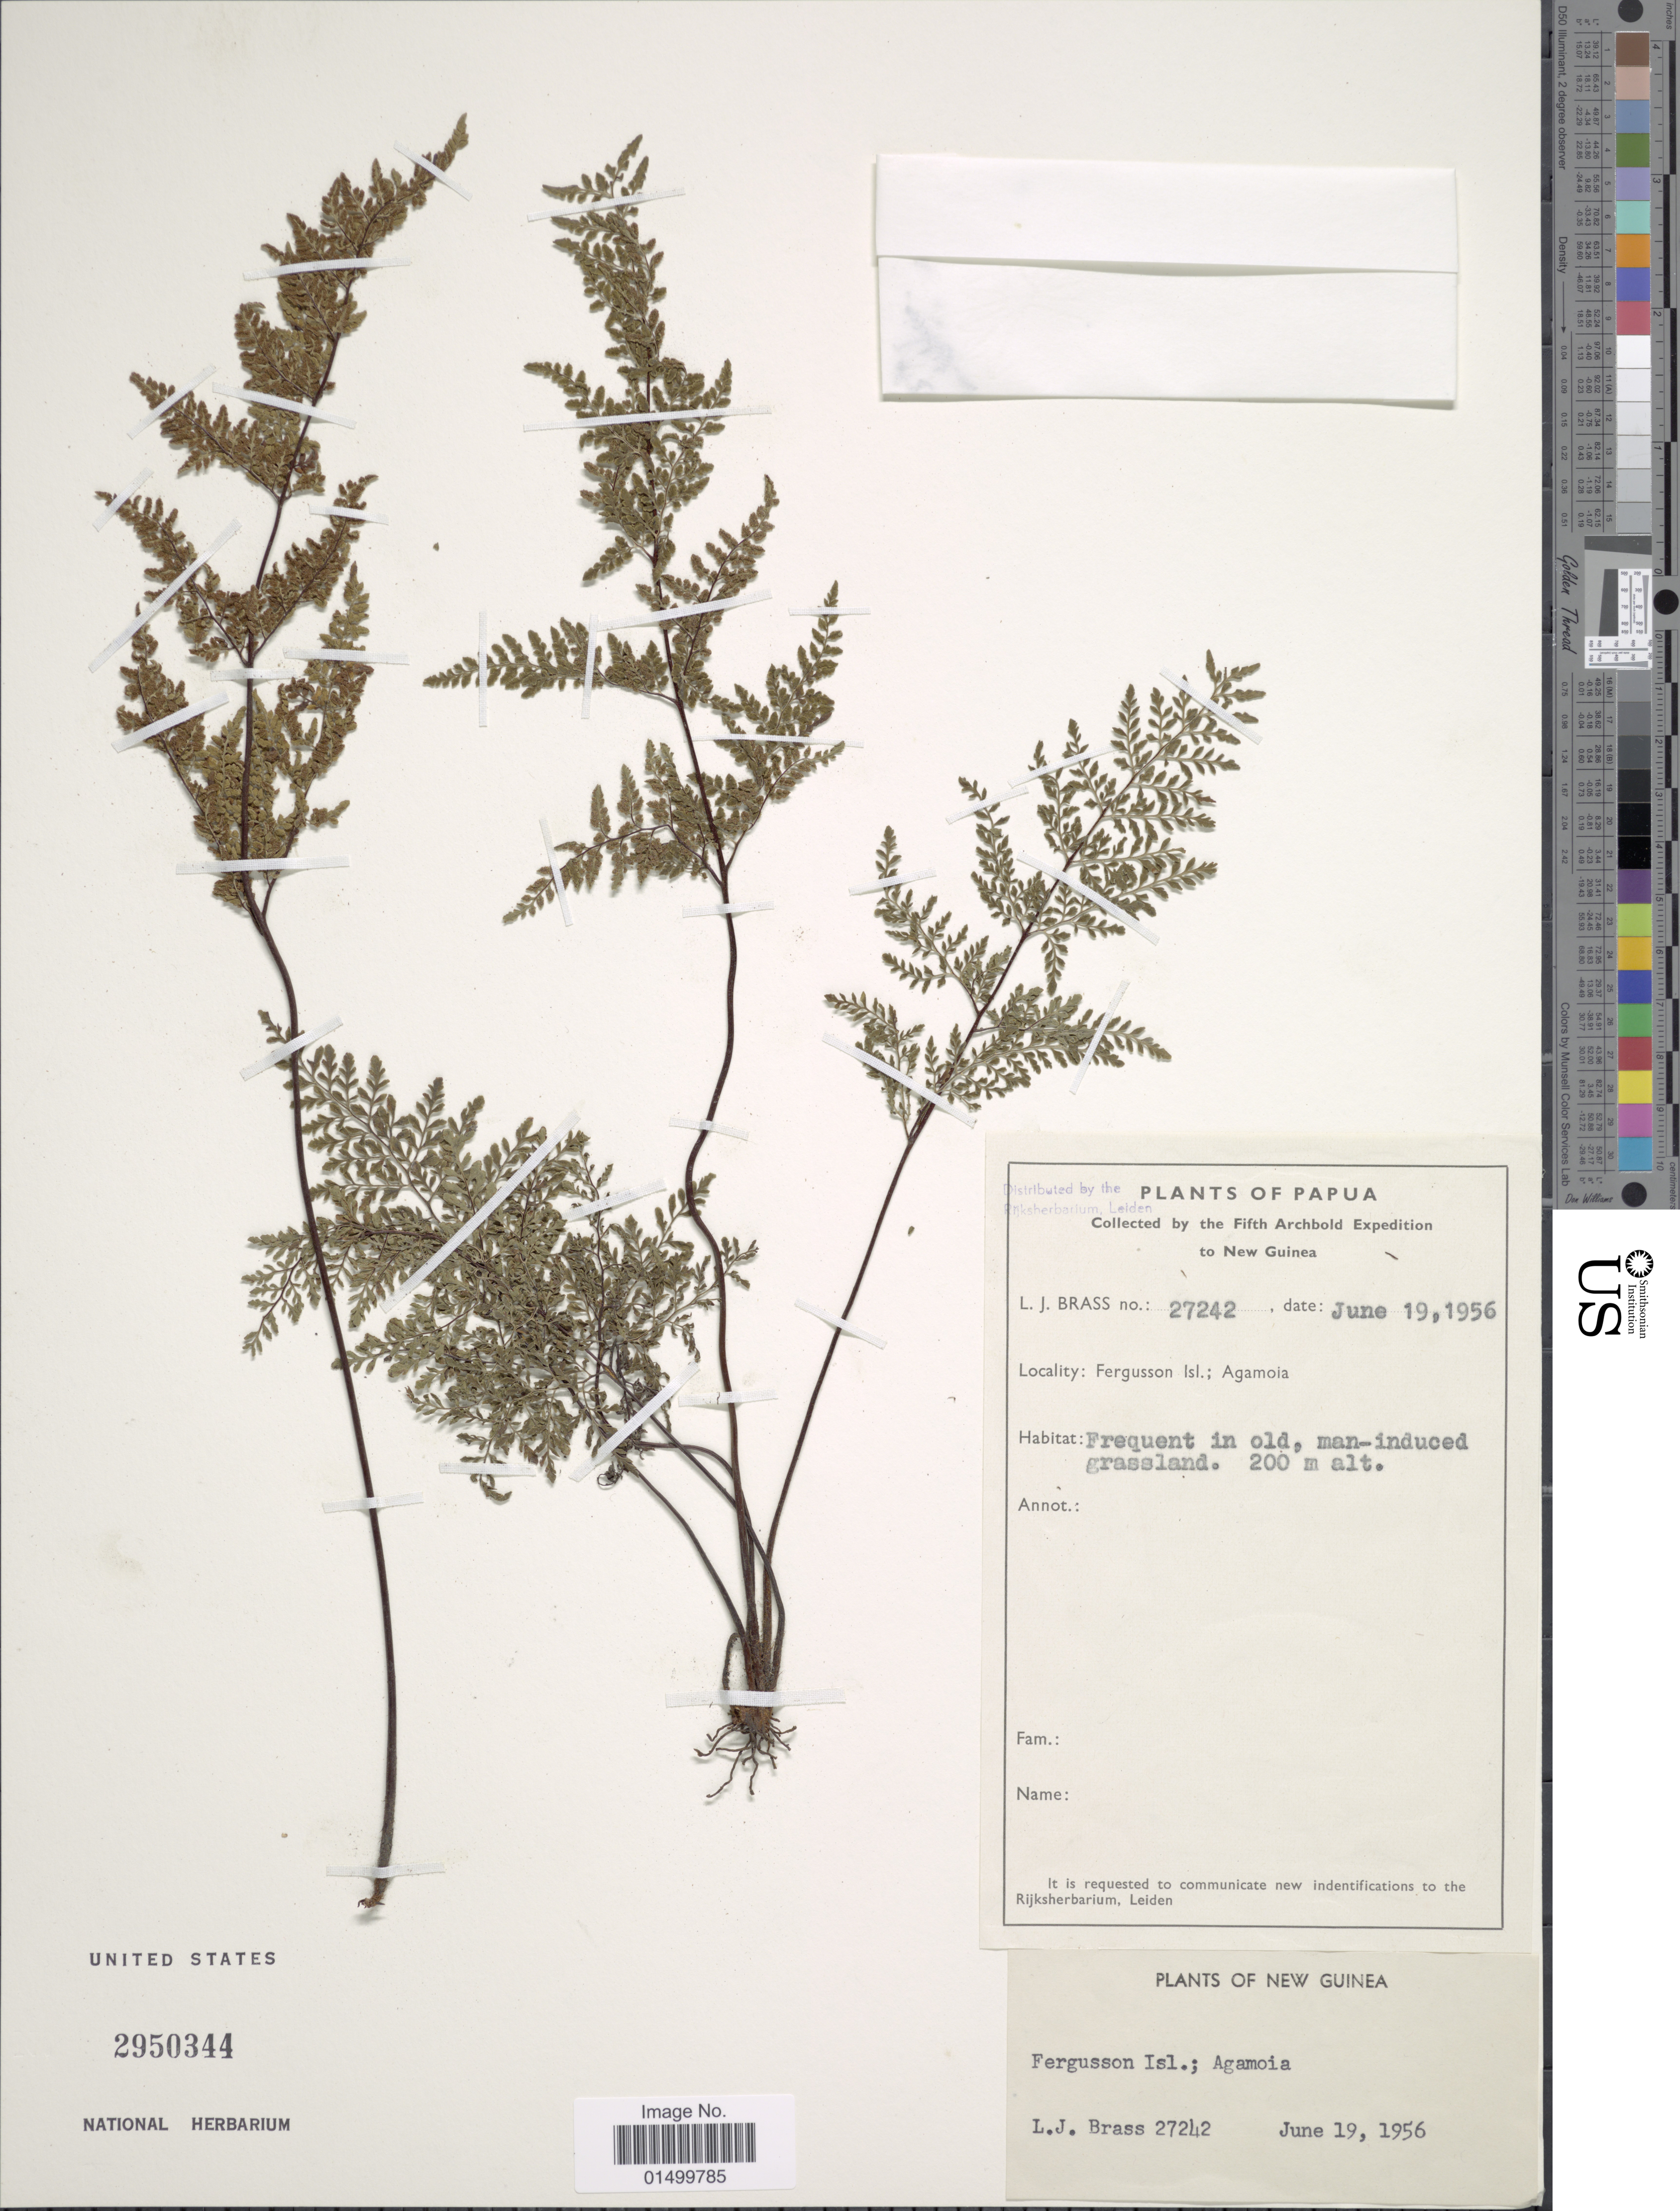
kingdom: Plantae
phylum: Tracheophyta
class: Polypodiopsida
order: Polypodiales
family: Pteridaceae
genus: Cheilanthes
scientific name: Cheilanthes tenuifolia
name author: (Burm. f.) Sw.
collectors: L. J. Brass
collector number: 27242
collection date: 1956-06-19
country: Papua New Guinea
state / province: Milne Bay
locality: Fergusson Isl., Agamoia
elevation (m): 200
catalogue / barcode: US 2950344